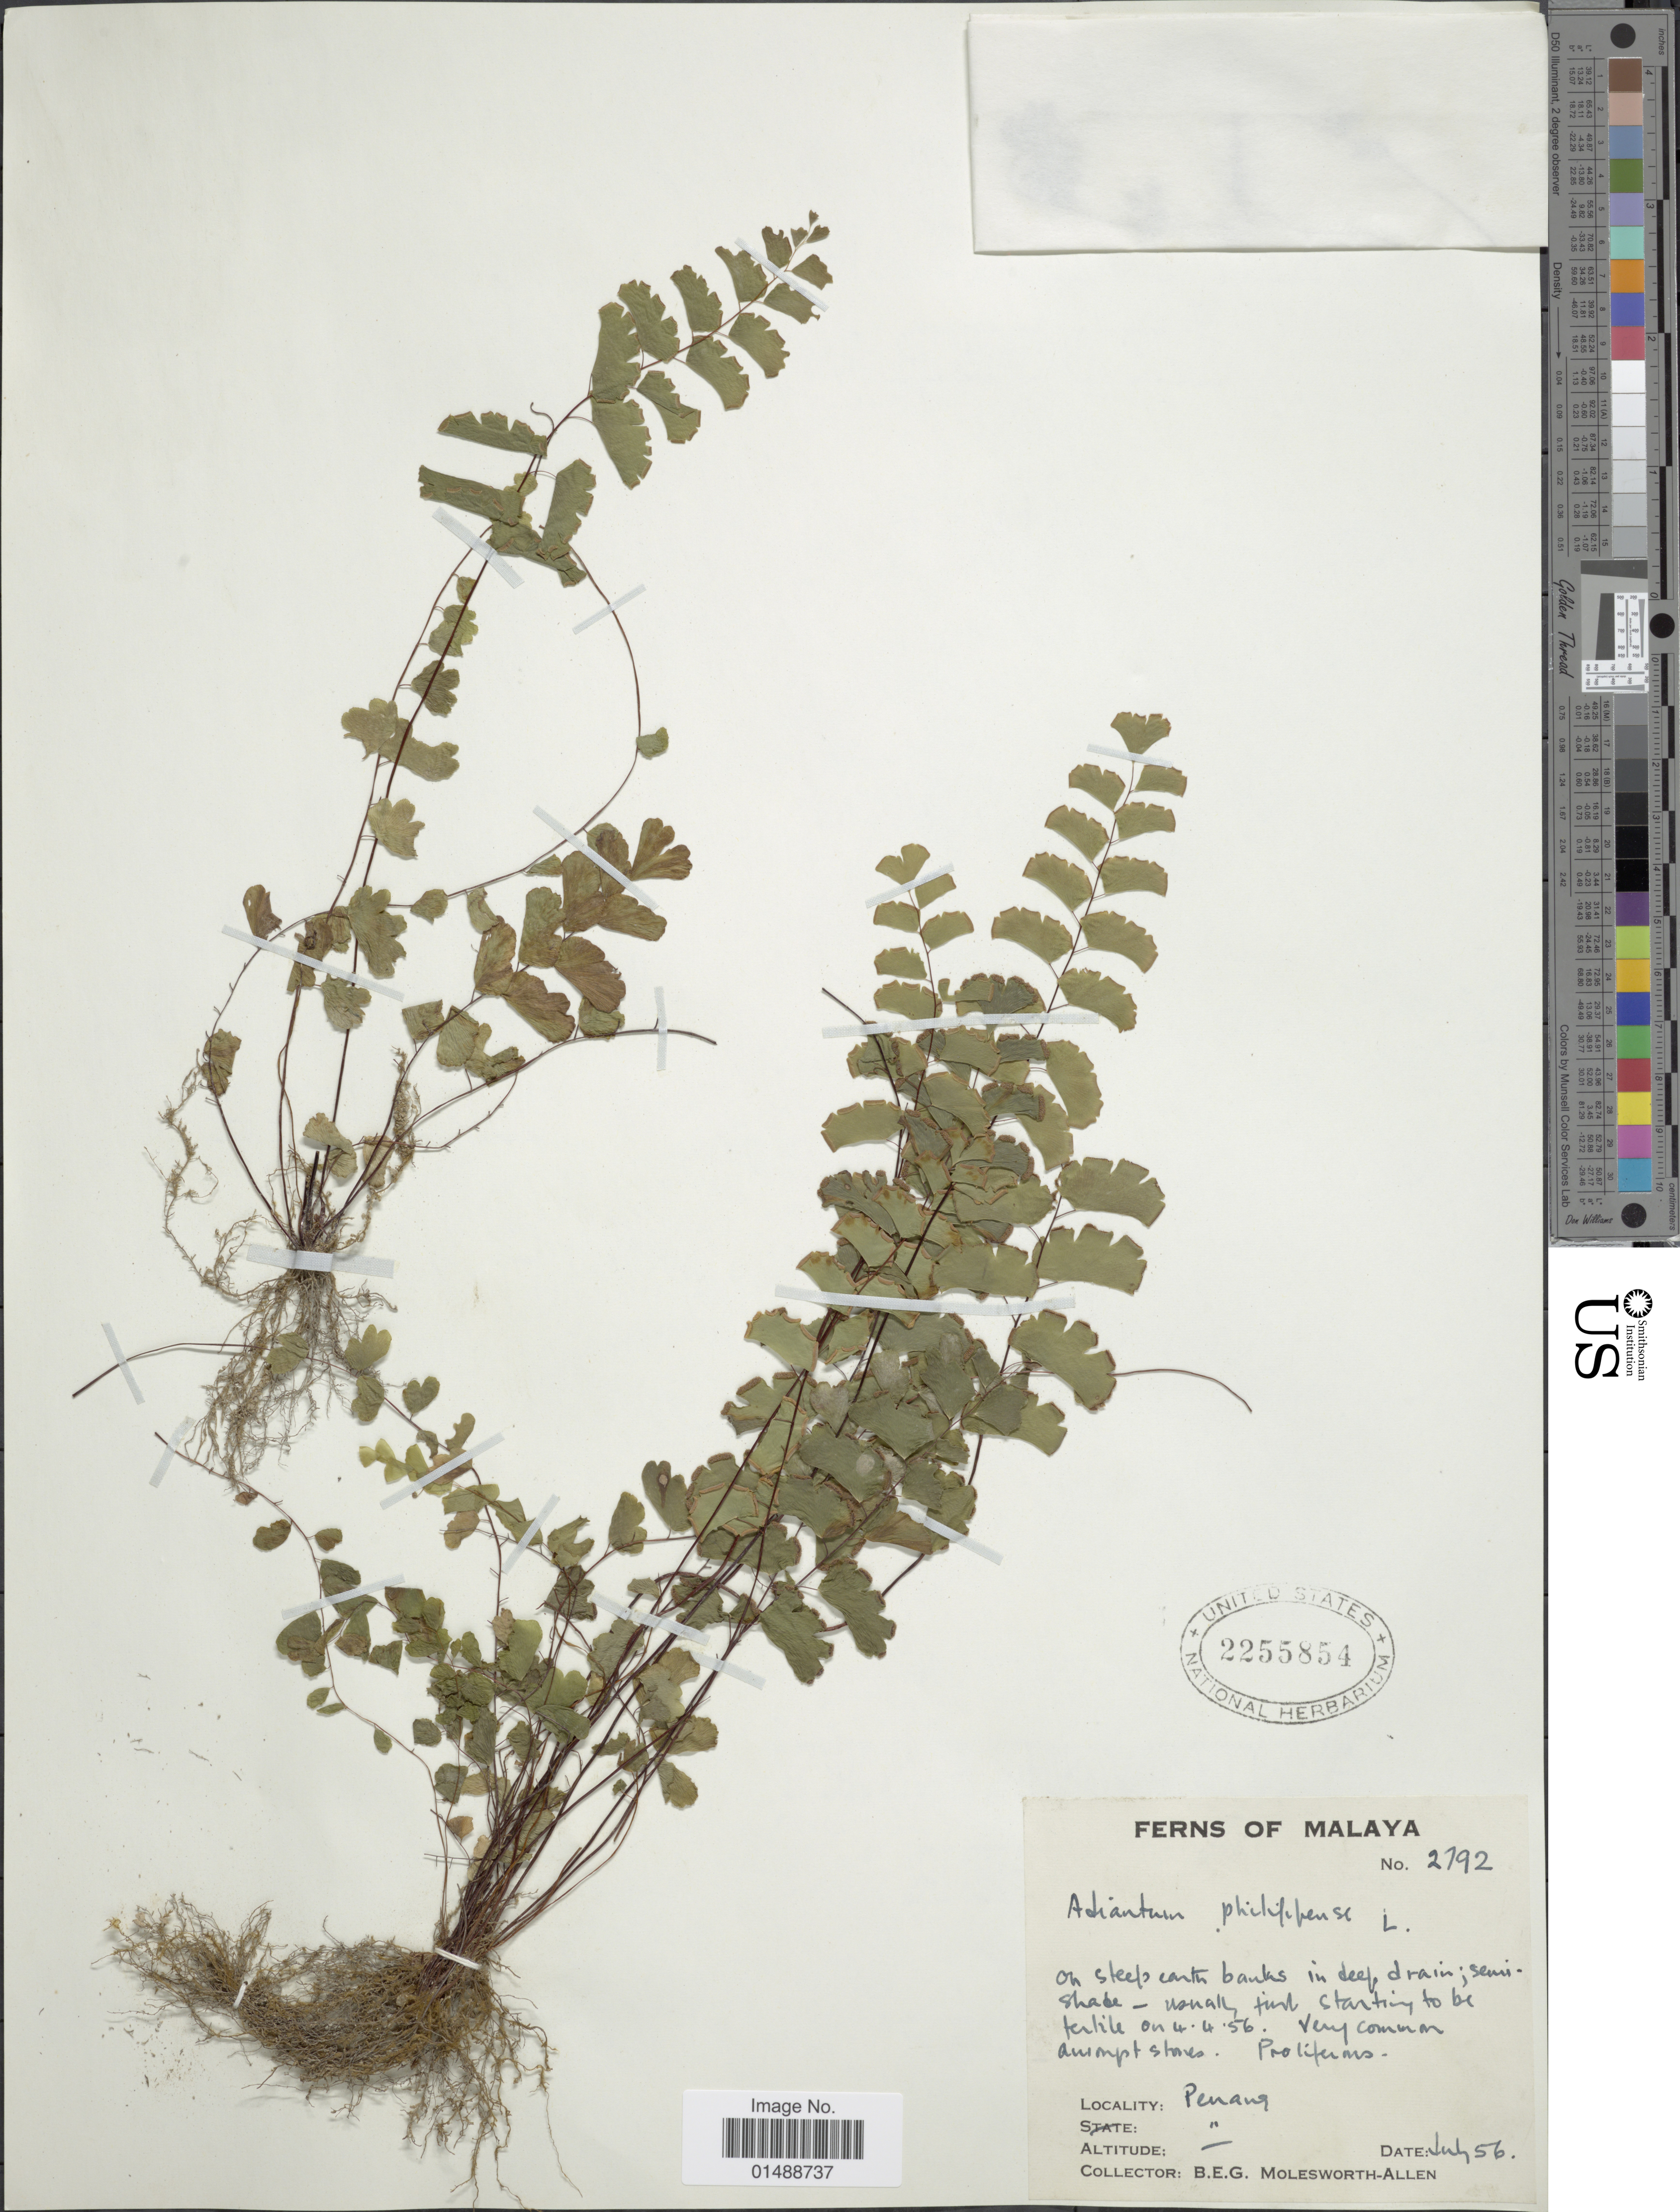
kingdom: Plantae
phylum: Tracheophyta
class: Polypodiopsida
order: Polypodiales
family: Pteridaceae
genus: Adiantum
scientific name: Adiantum philippense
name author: L.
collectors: B. E. G. Molesworth-Allen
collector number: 2792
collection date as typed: Transcribed d/m/y: /7/56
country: Malaysia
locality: Malaya, Penang.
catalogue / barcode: US 2255854